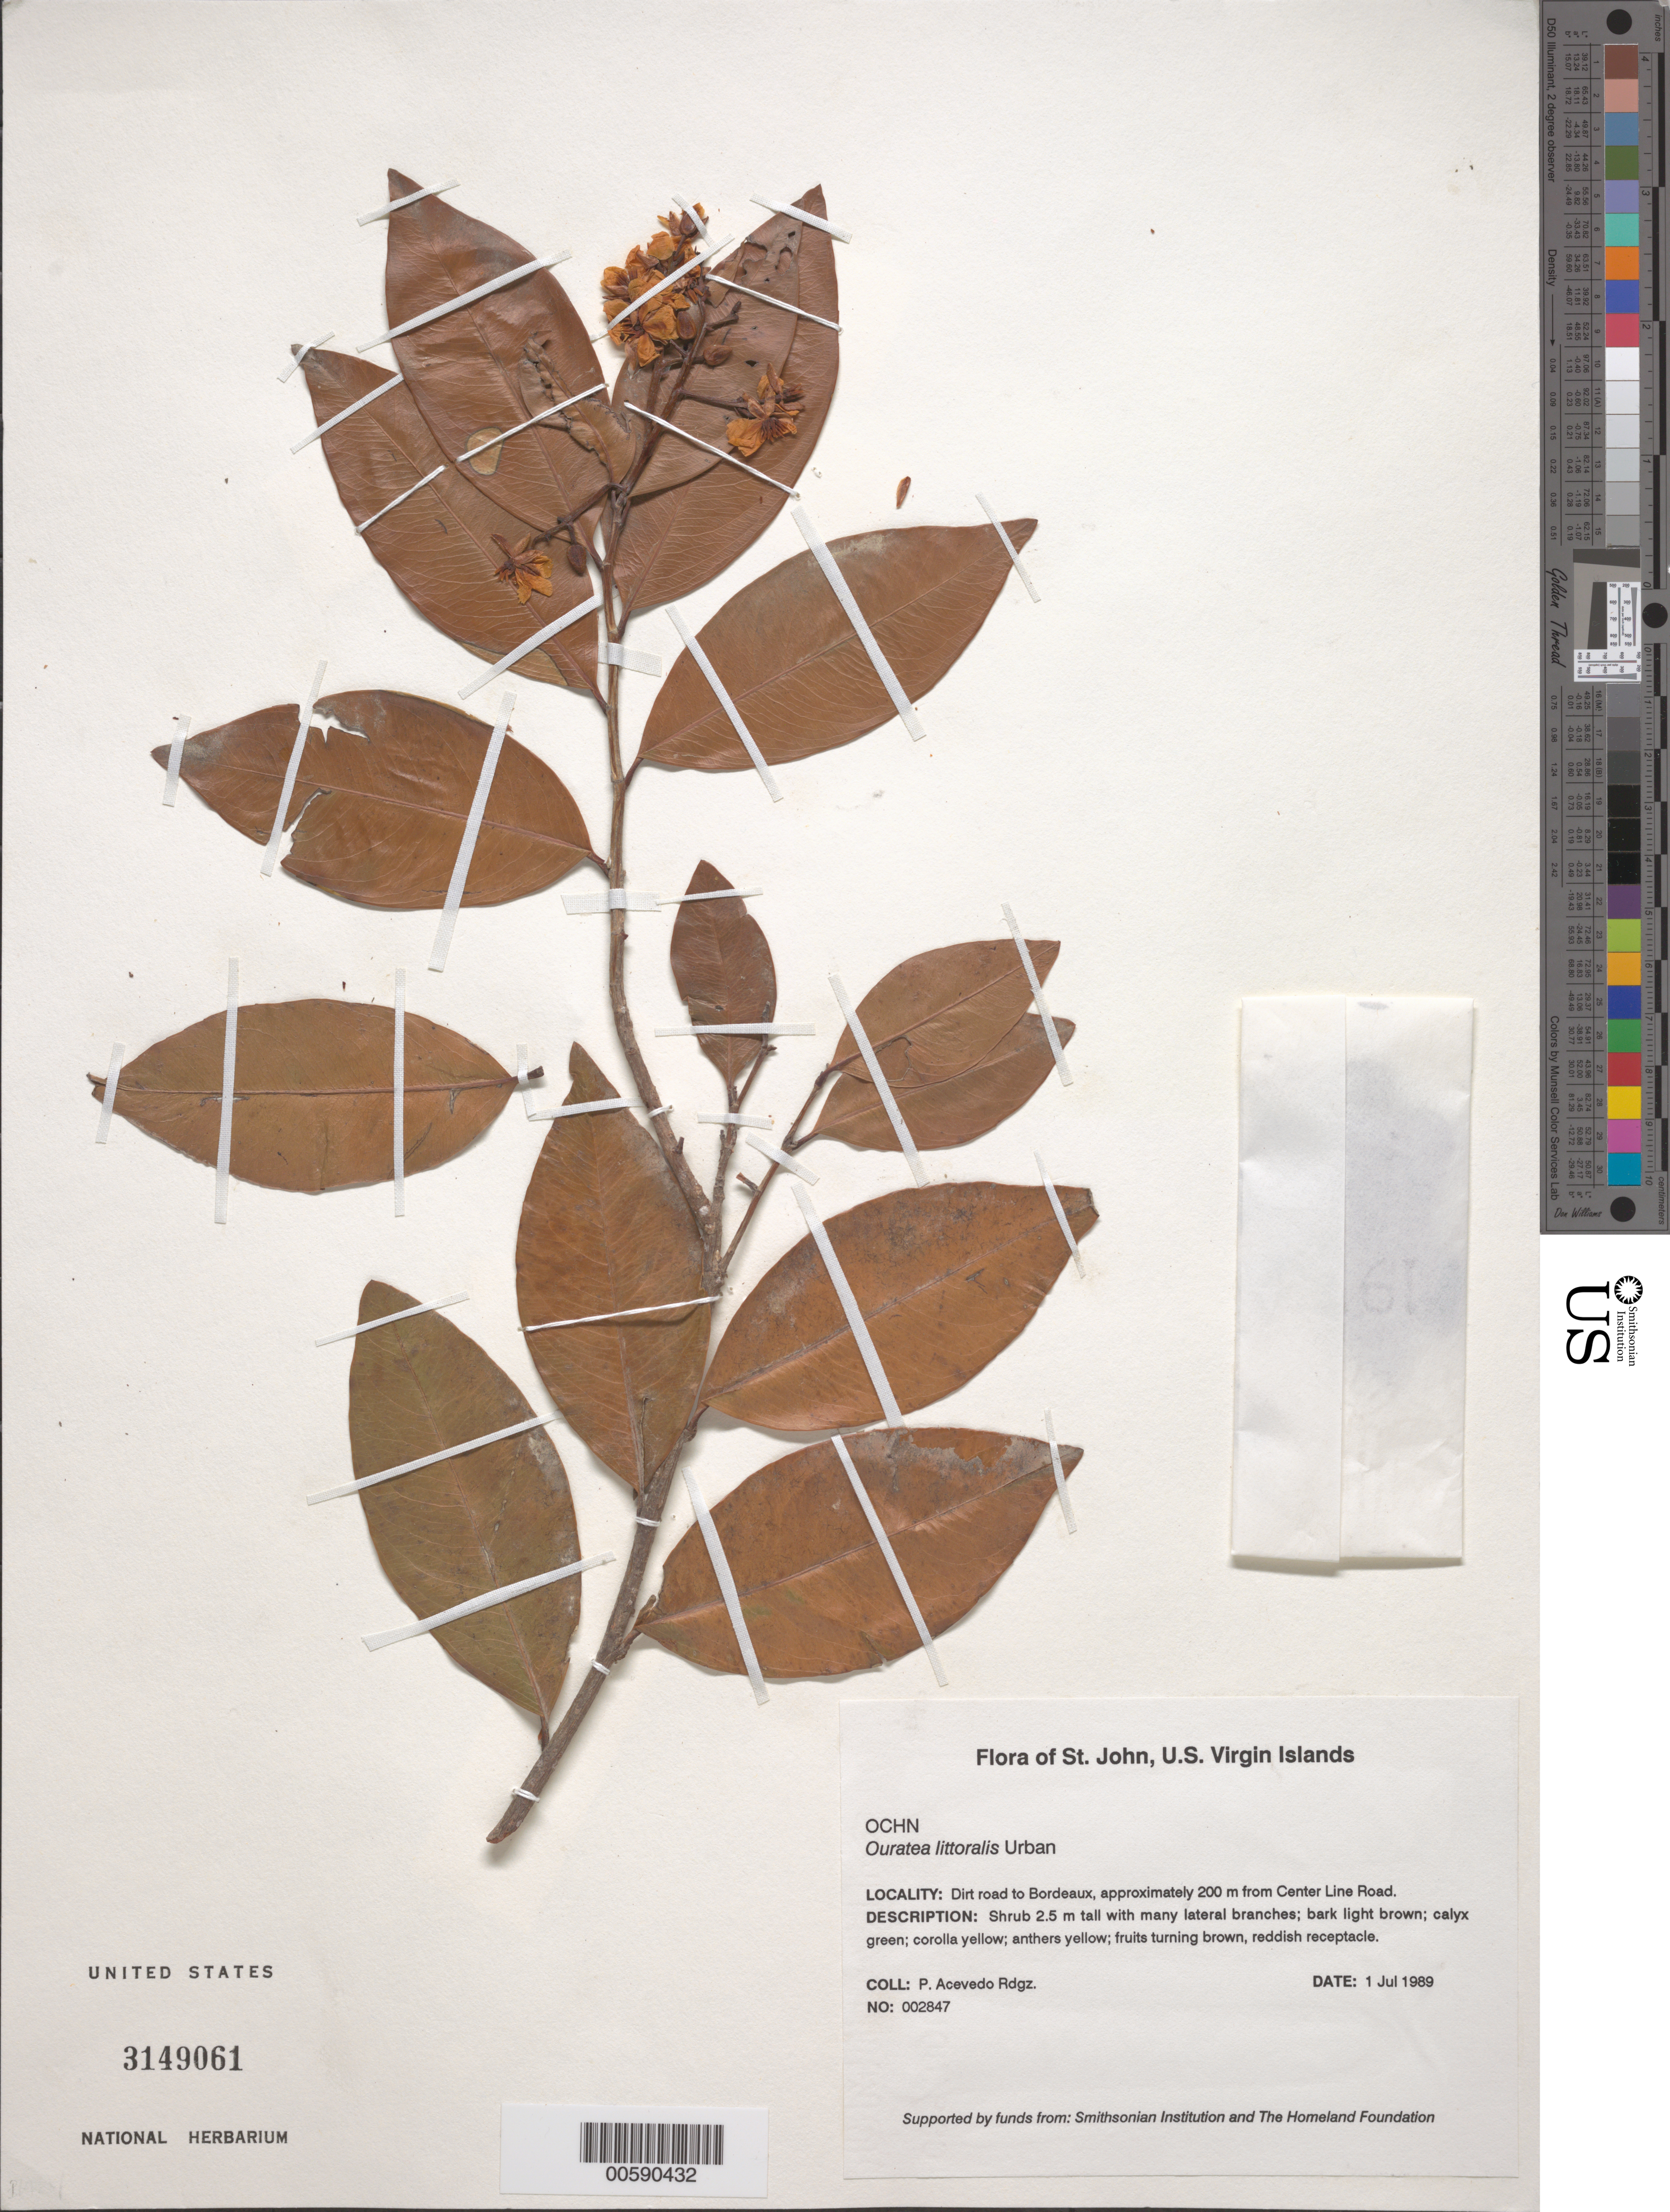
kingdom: Plantae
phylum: Tracheophyta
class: Magnoliopsida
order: Malpighiales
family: Ochnaceae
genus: Ouratea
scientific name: Ouratea littoralis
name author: Urb.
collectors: P. Acevedo-Rodr.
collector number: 2847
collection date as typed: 01 Jul 1989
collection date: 1989-07-01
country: U.S. Virgin Islands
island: St. John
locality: Coral Bay Quarter; along dirt road to Bordeaux, approxi. 200 m from Center Line Road.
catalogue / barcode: US 3149061